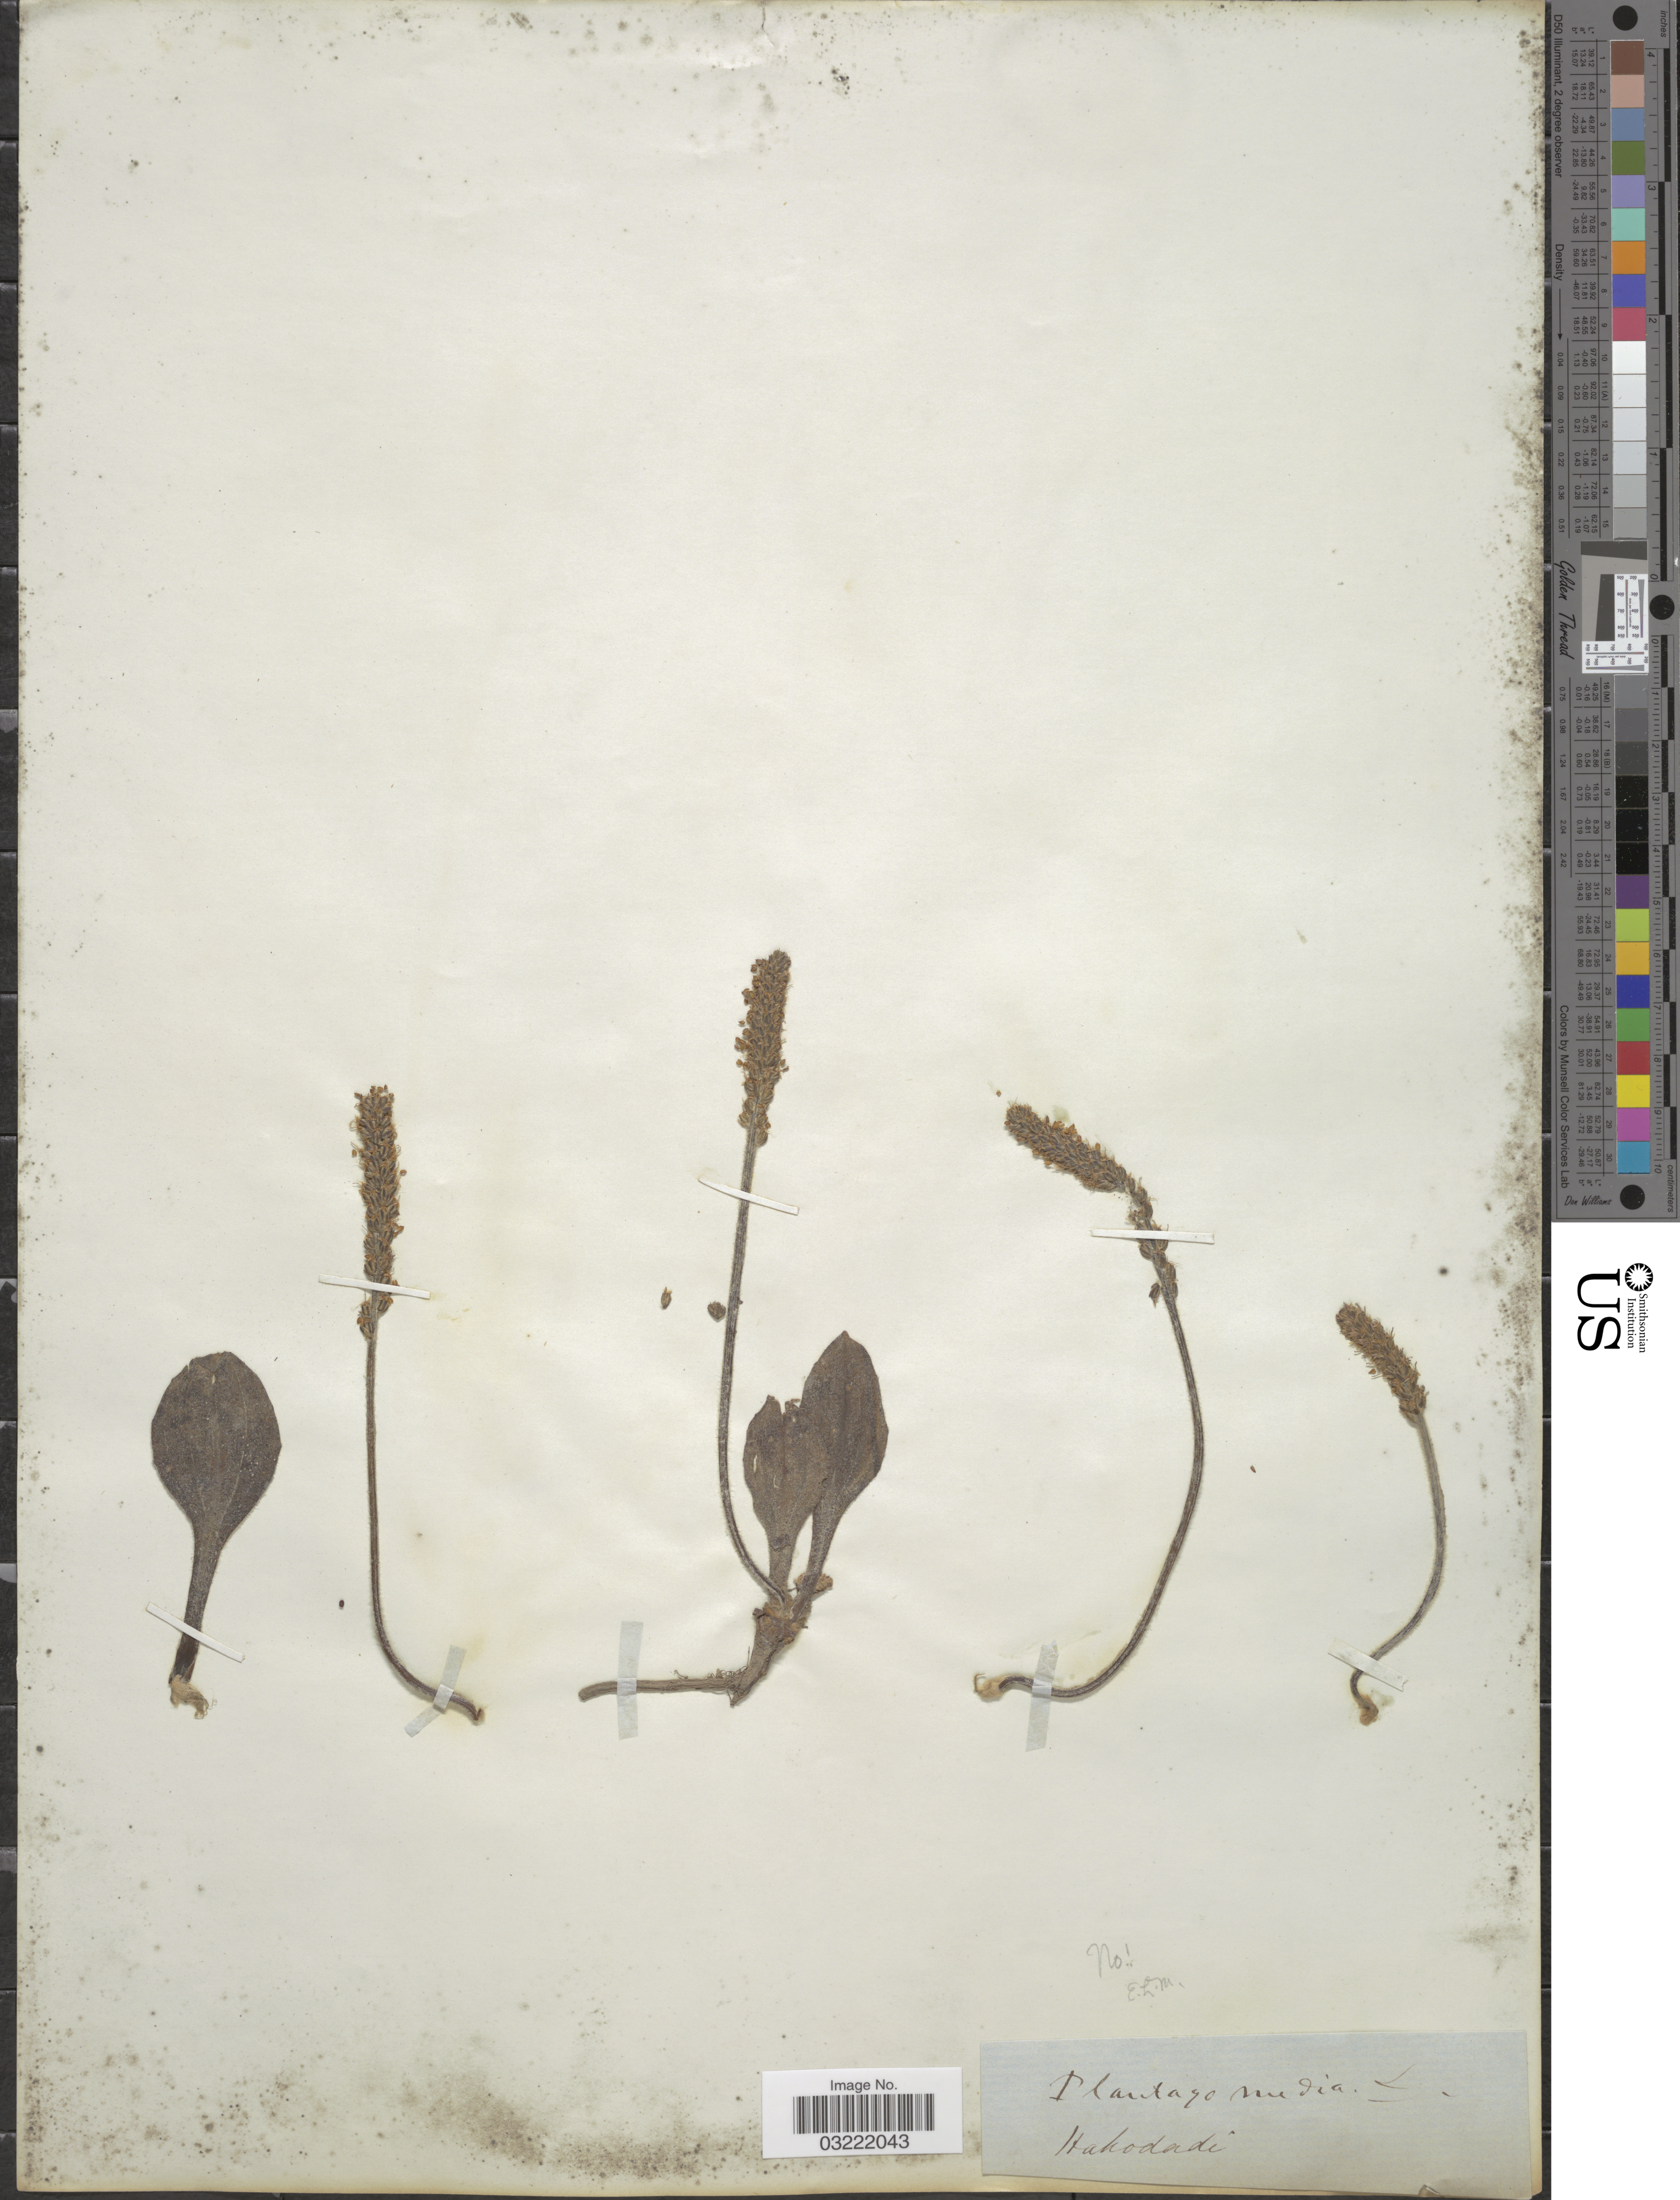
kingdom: Plantae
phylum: Tracheophyta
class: Magnoliopsida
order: Lamiales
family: Plantaginaceae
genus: Plantago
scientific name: Plantago camtschatica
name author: Link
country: Japan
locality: Hakodadi.